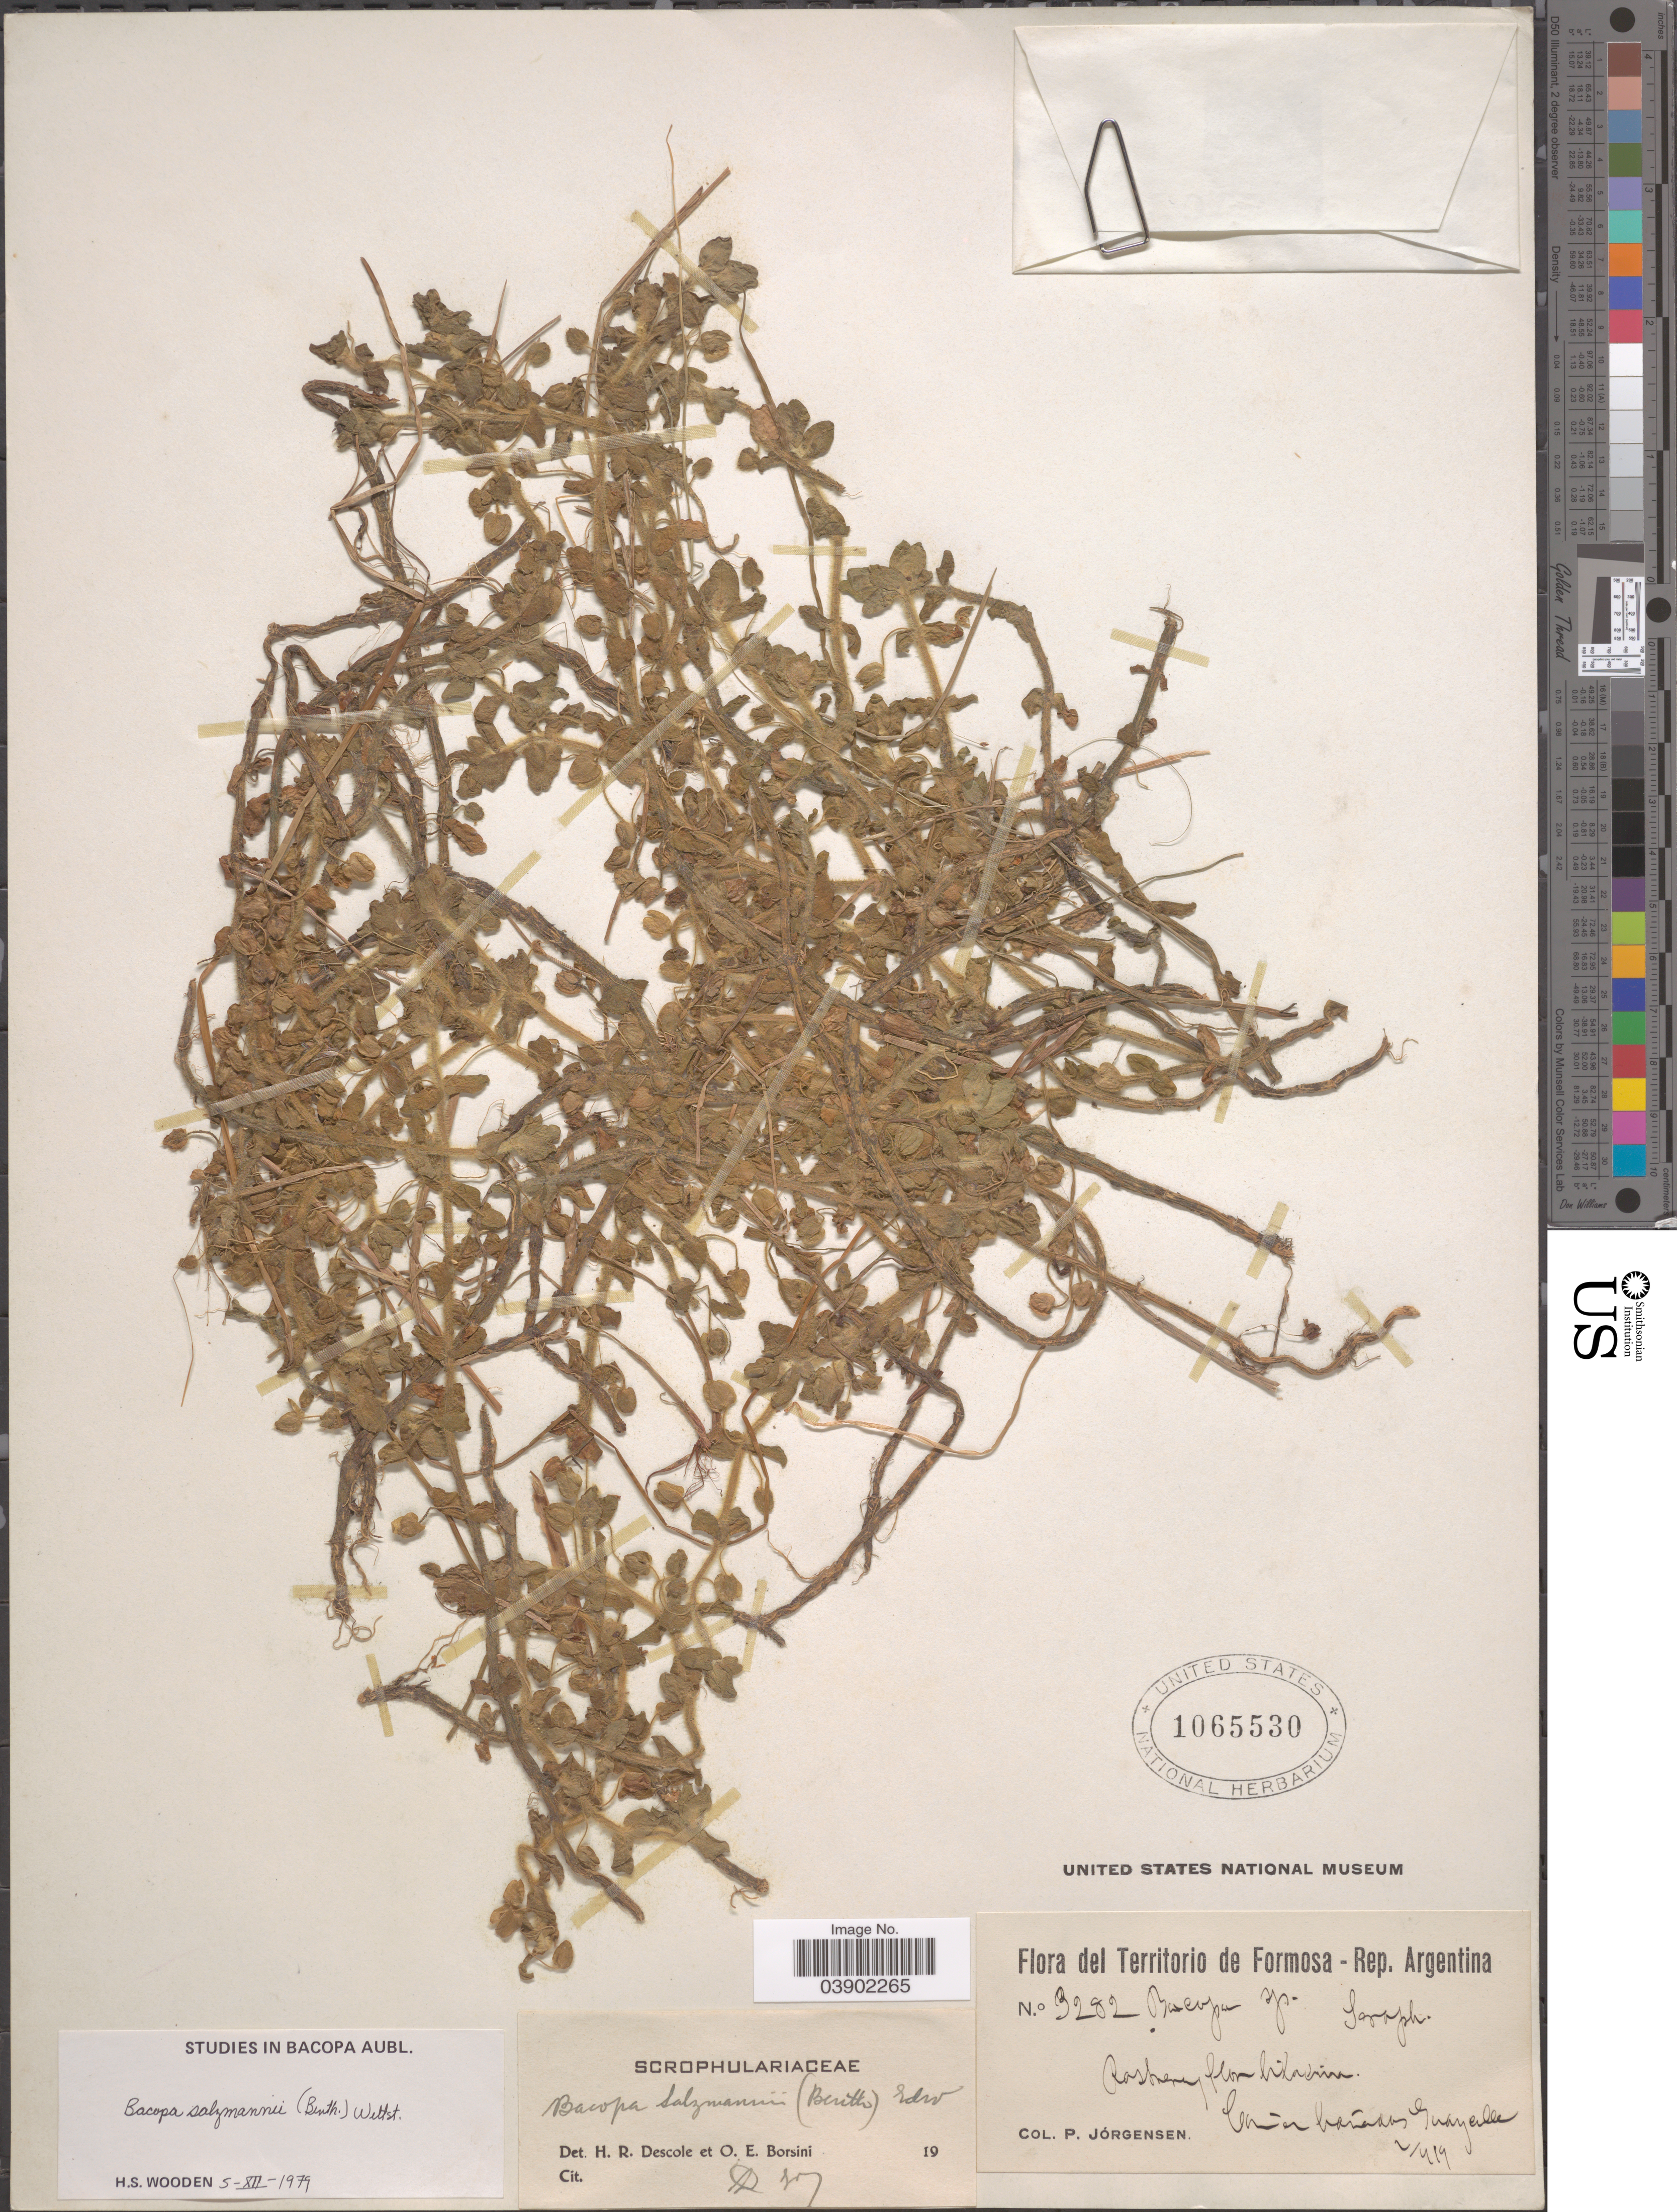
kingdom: Plantae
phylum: Tracheophyta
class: Magnoliopsida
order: Lamiales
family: Plantaginaceae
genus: Bacopa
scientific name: Bacopa salzmannii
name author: (Benth.) Wettst. ex Edwall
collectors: P. Jörgensen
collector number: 3282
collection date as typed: Transcribed d/m/y: 2/4/19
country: Argentina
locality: Territorio de Formosa - Rep. Argentina. Comun bañadas Guayalle.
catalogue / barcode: US 1065530